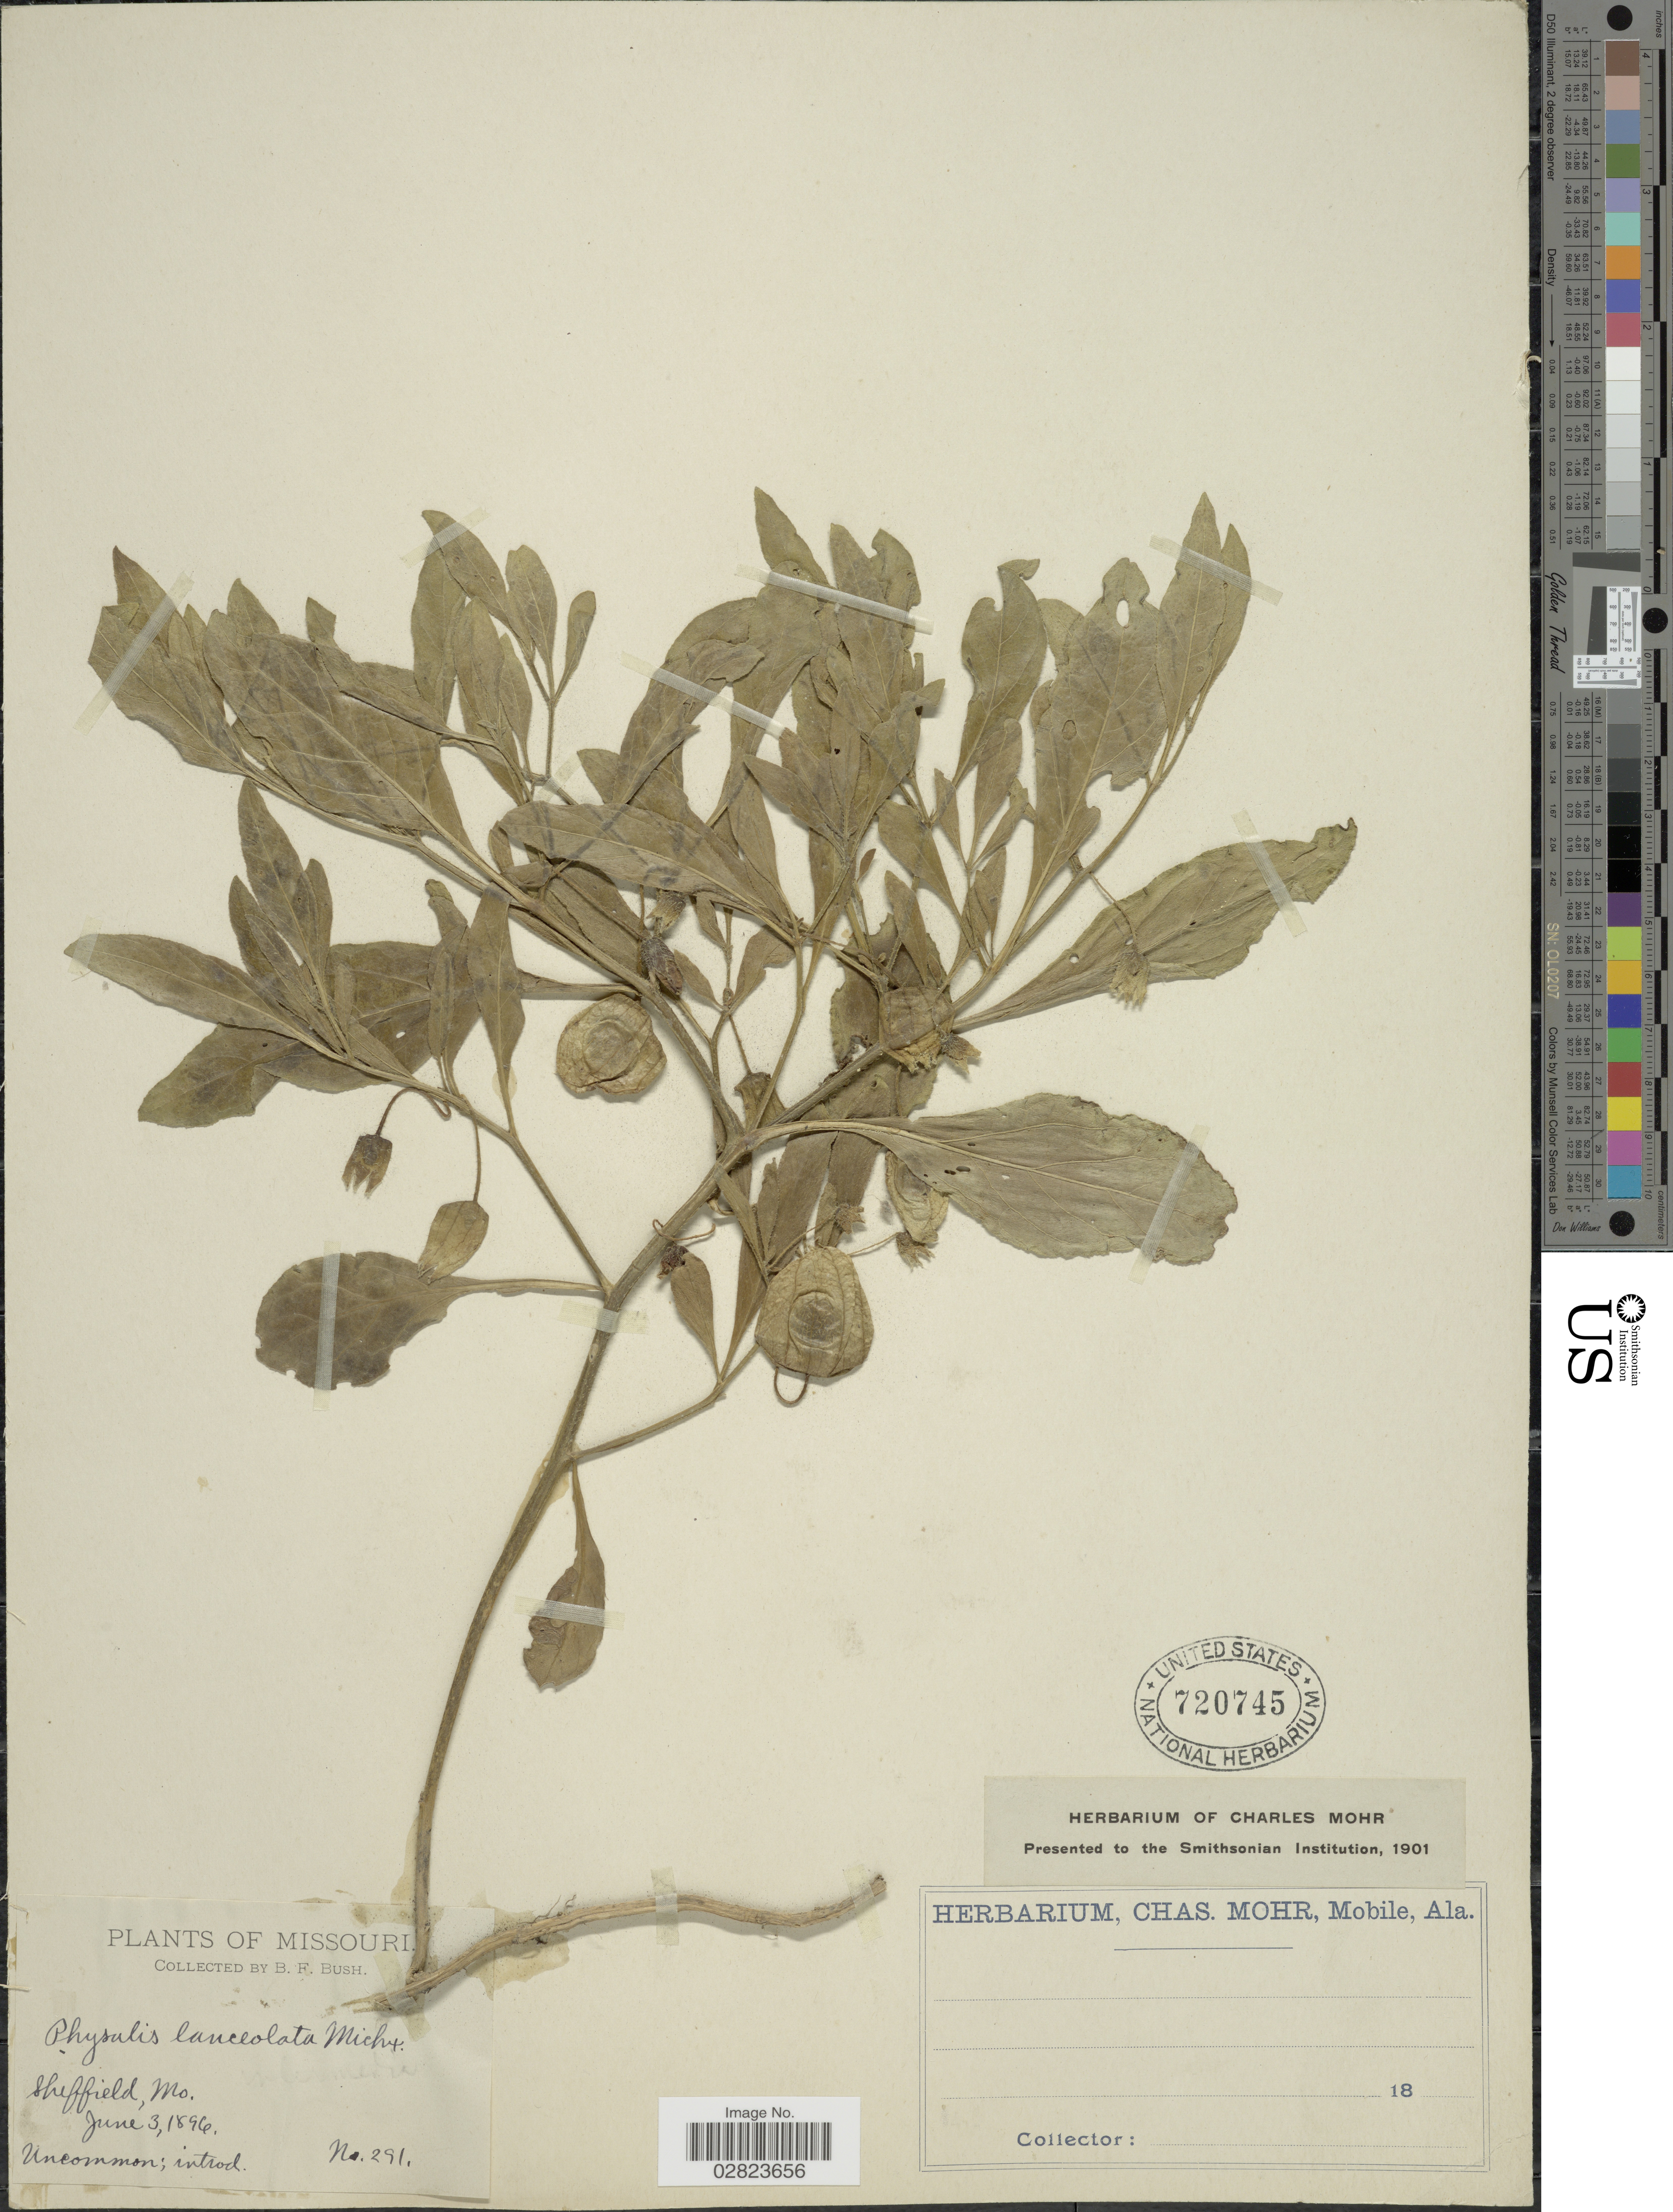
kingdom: Plantae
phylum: Tracheophyta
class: Magnoliopsida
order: Solanales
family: Solanaceae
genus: Physalis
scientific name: Physalis lanceolata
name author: Michx.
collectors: B. F. Bush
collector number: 291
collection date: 1896-06-03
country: United States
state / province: Missouri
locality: Sheffield.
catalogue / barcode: US 720745